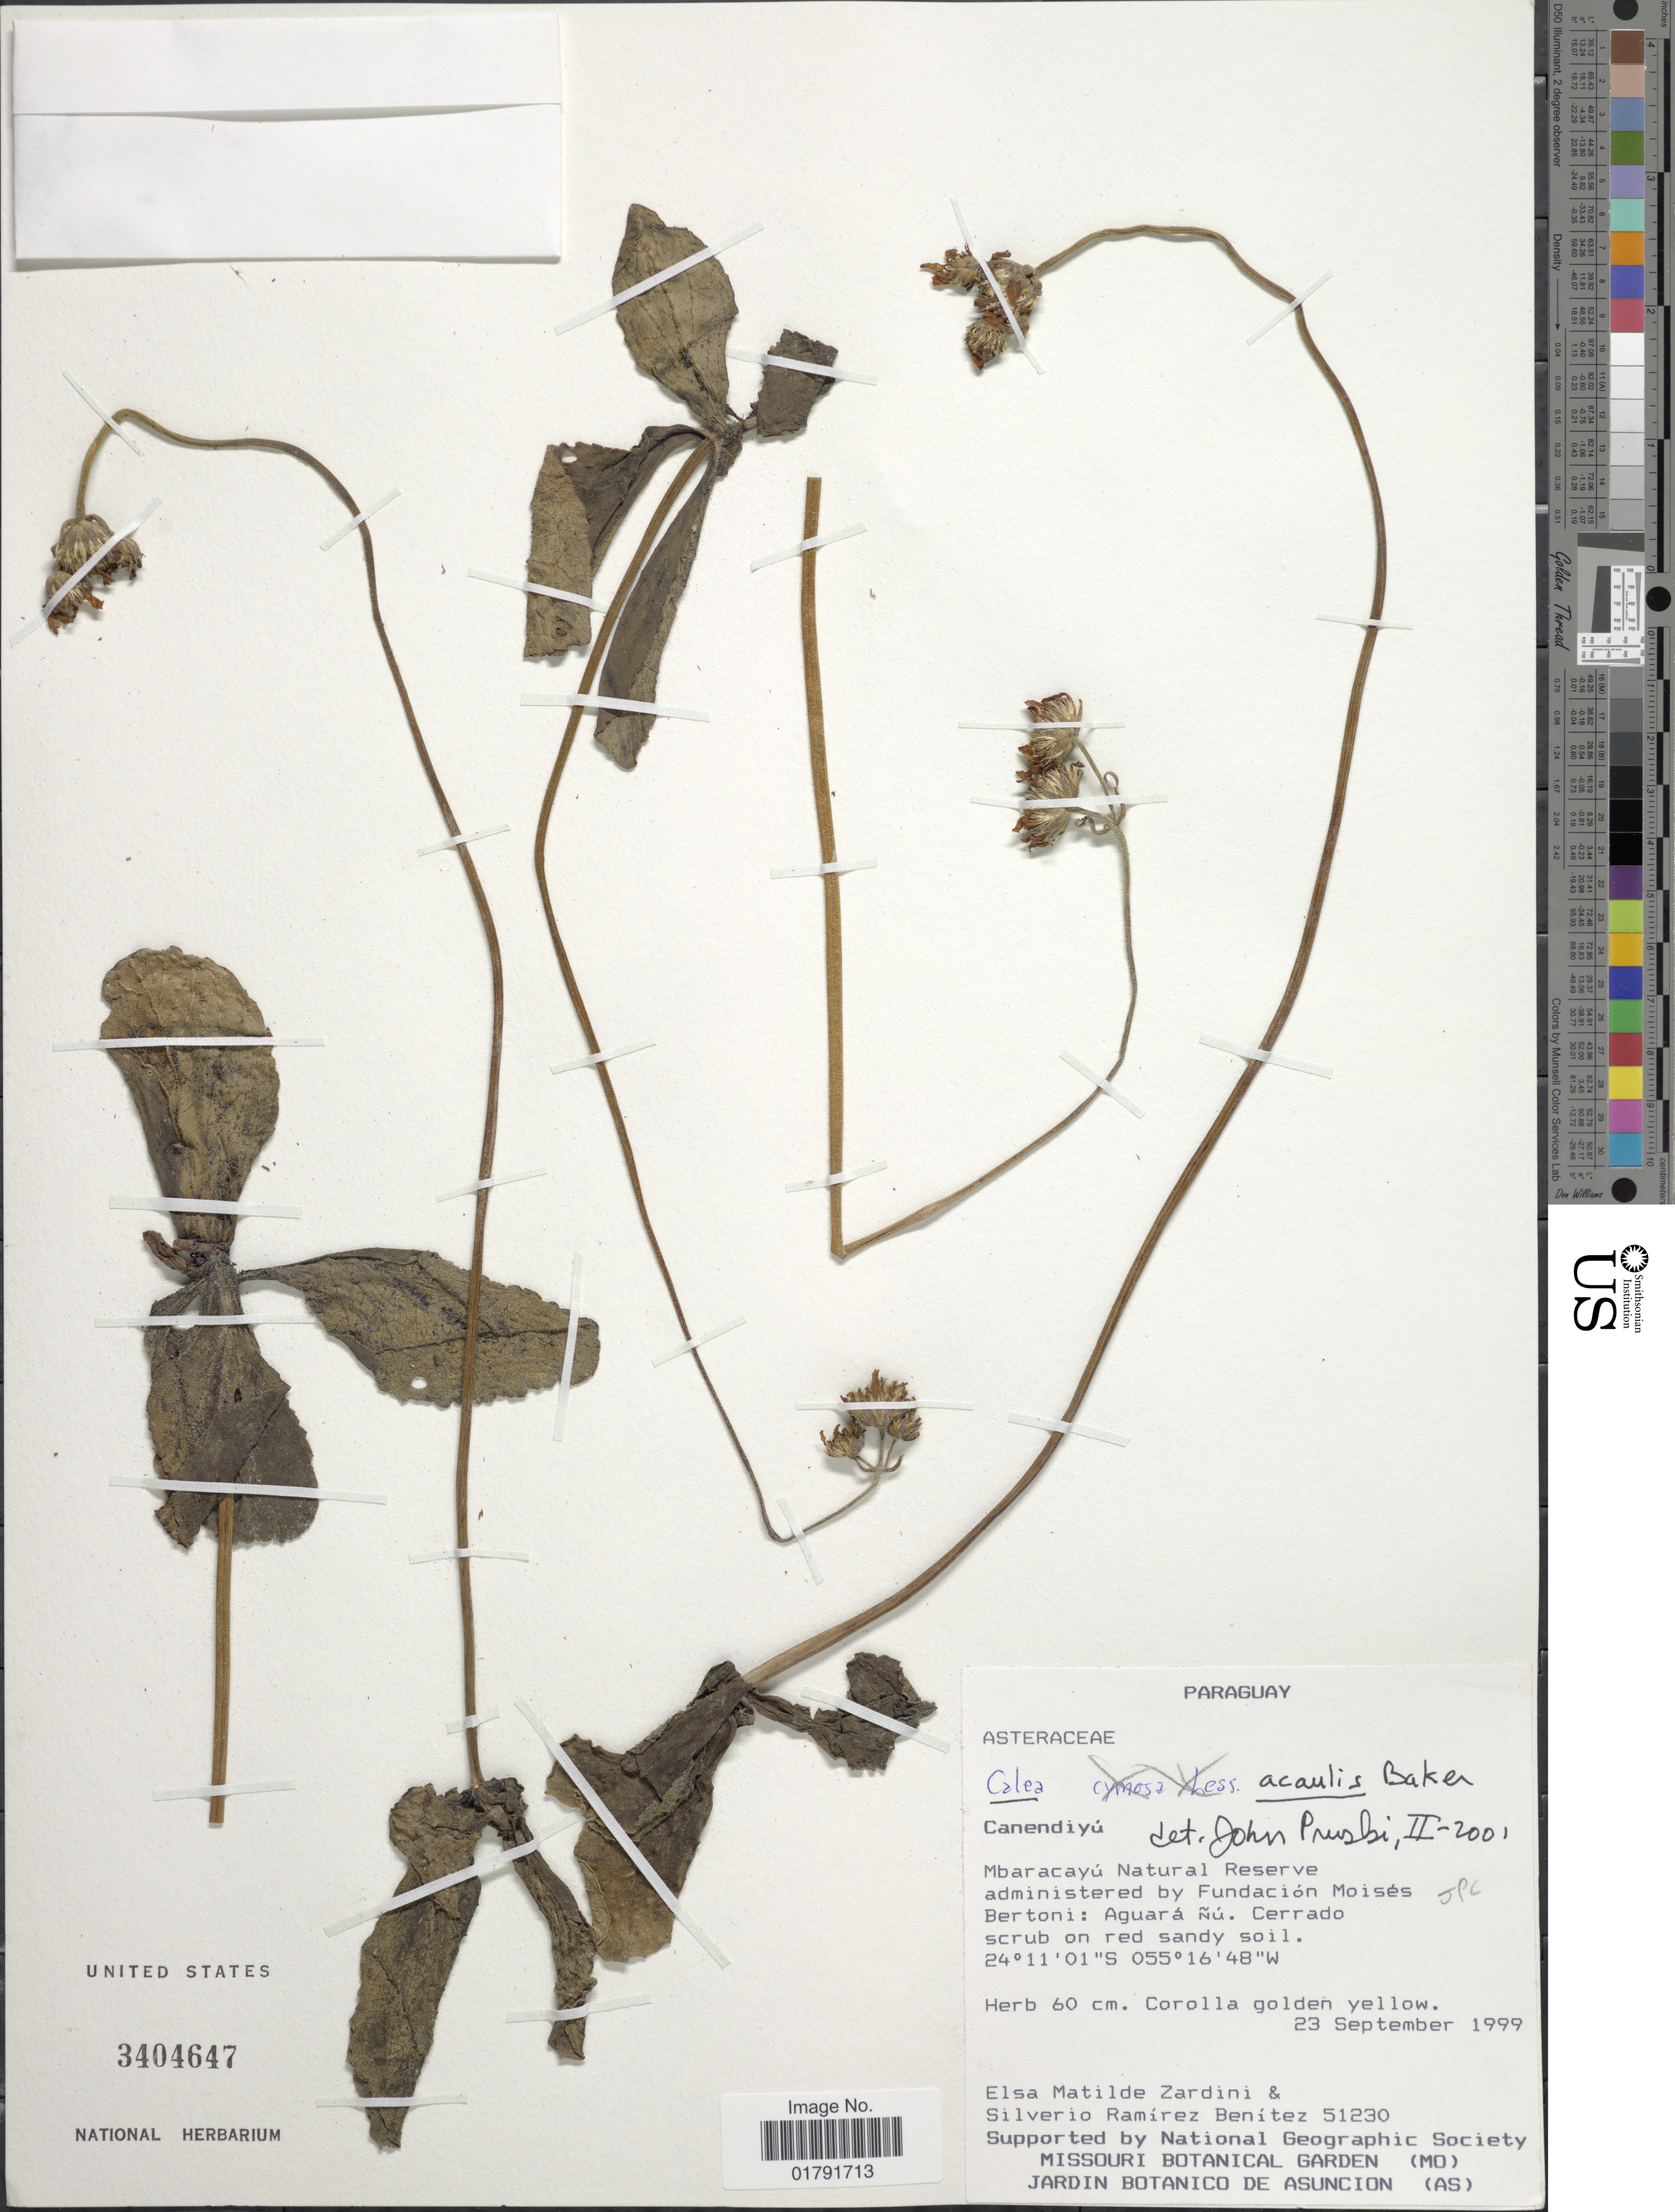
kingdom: Plantae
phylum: Tracheophyta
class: Magnoliopsida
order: Asterales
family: Asteraceae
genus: Calea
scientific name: Calea acaulis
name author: Baker in Mart.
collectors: E. M. Zardini & S. Benítez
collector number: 51230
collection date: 1999-09-23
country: Paraguay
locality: Canendiyu, Mbaracayu Natural Reserve administered by Fundacion Moises Bertoni: Aguara Nu.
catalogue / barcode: US 3404647